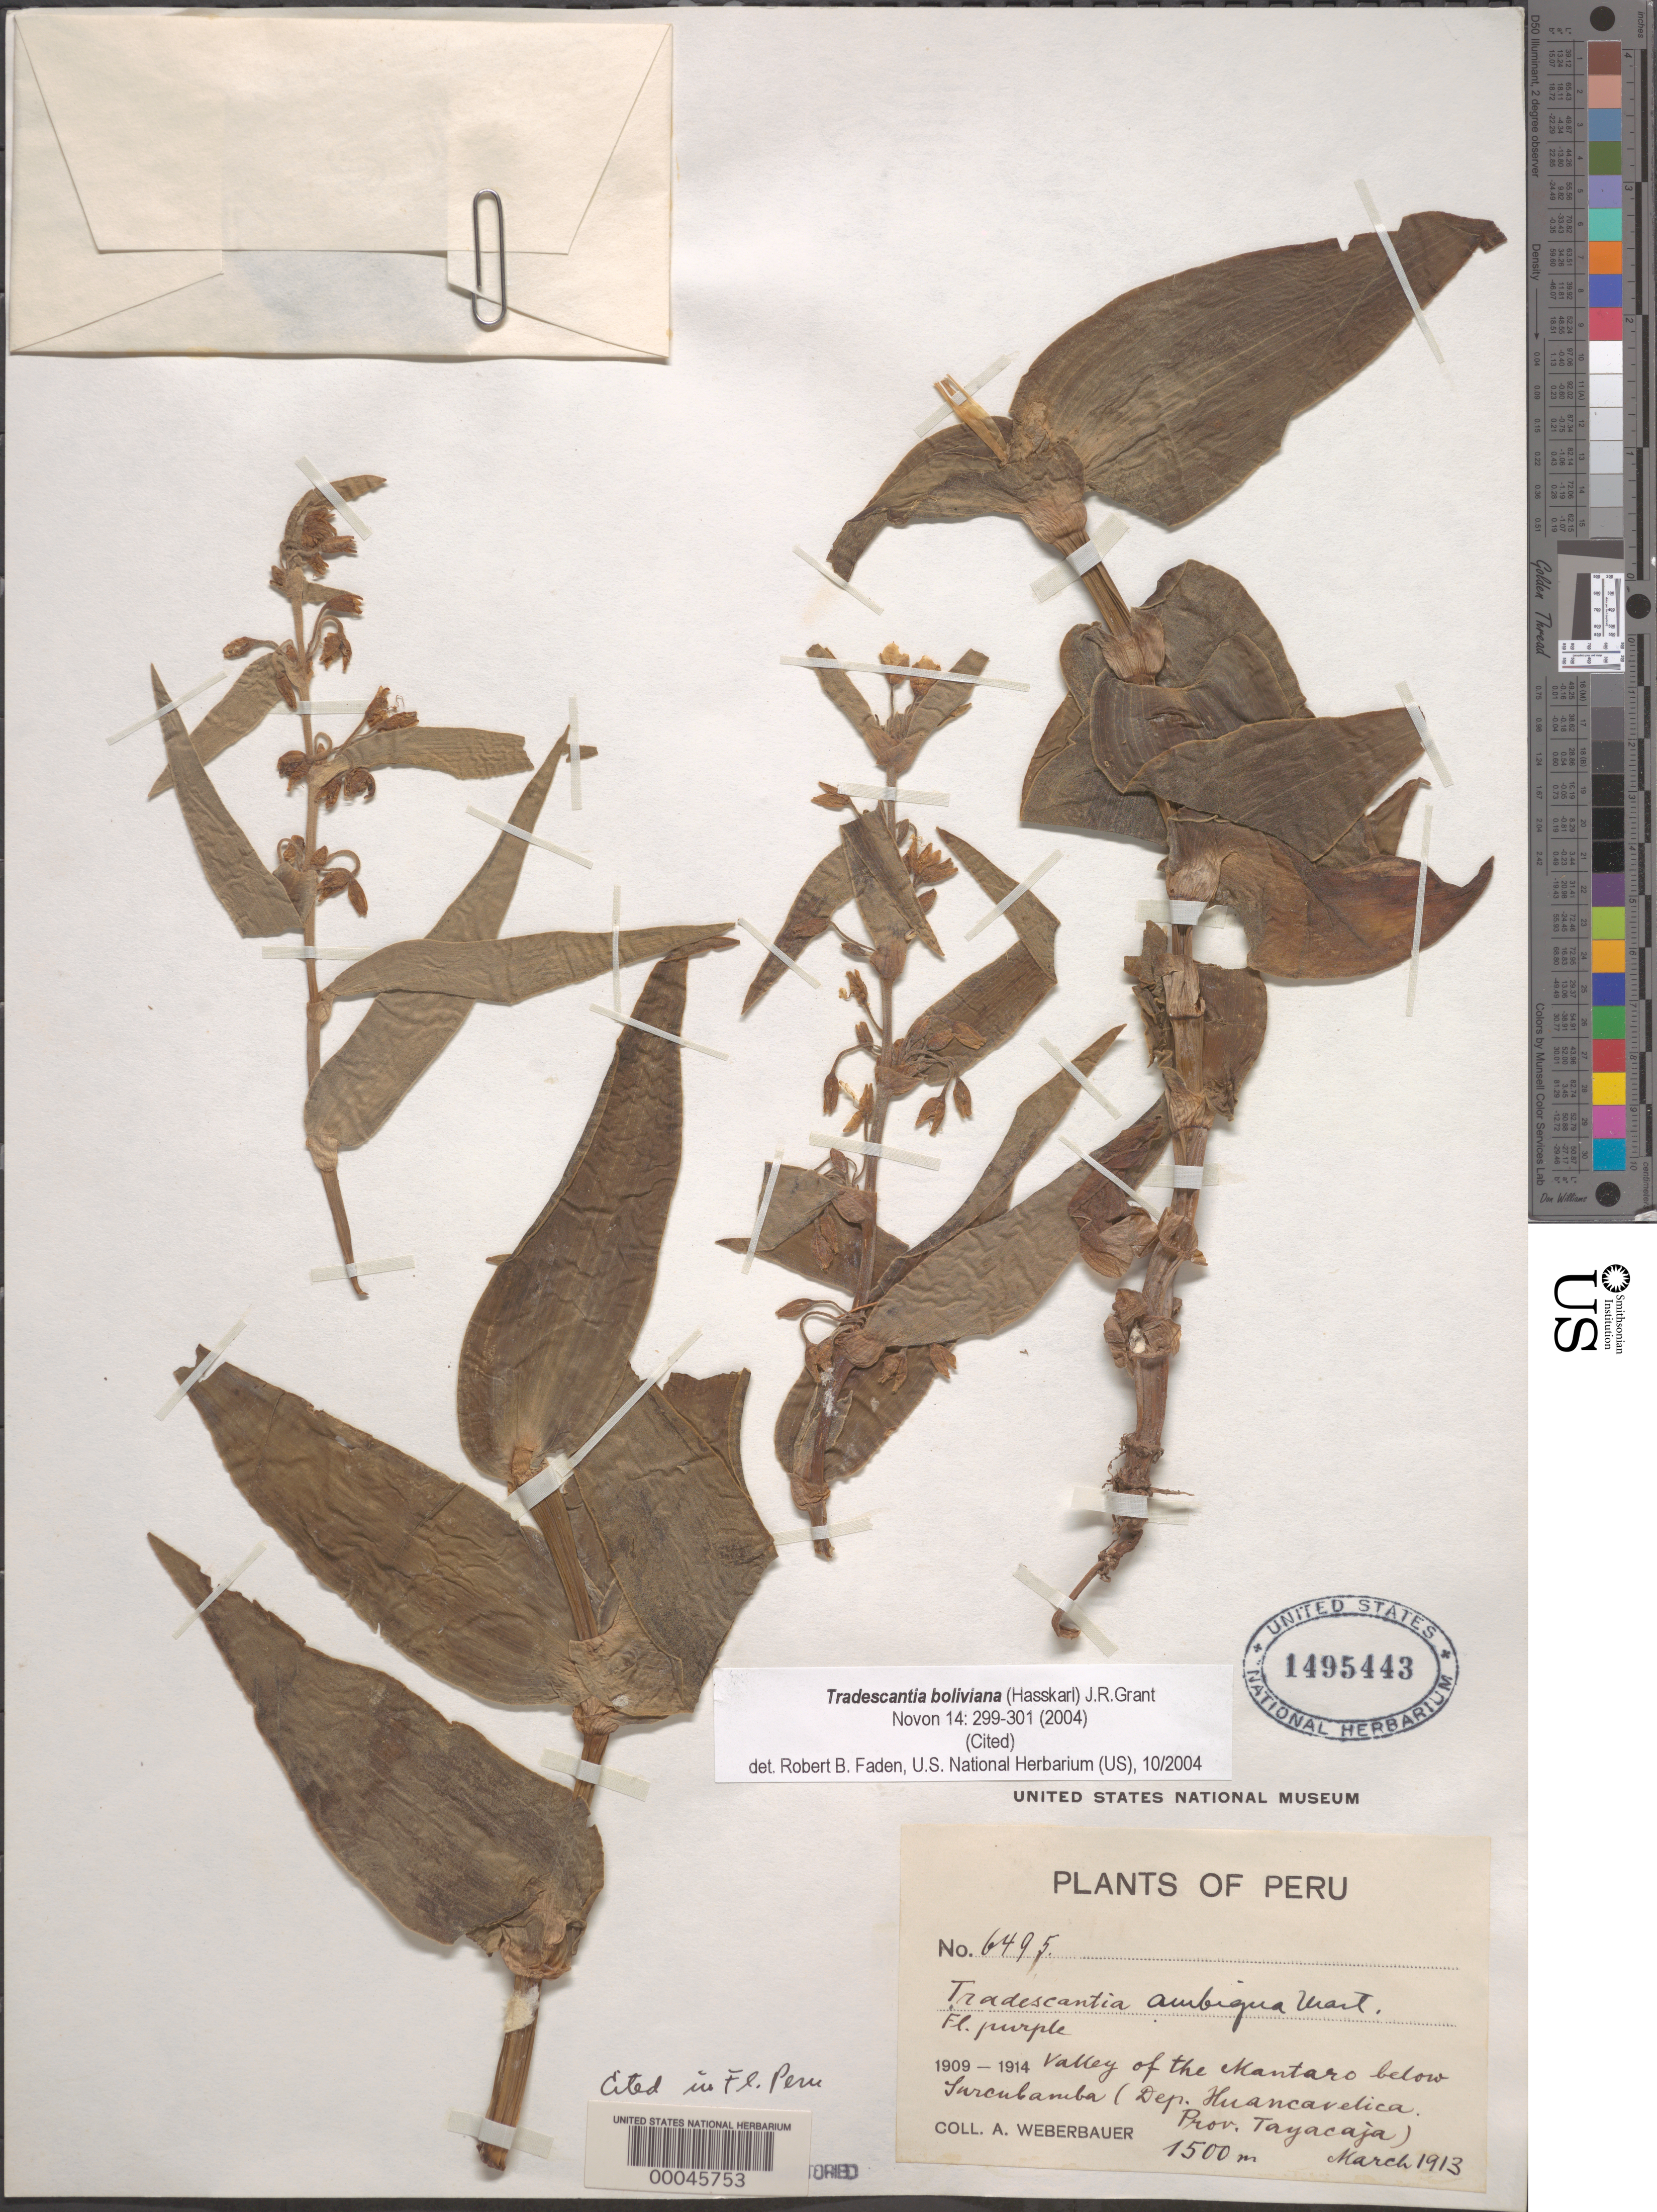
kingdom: Plantae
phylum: Tracheophyta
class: Liliopsida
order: Commelinales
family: Commelinaceae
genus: Tradescantia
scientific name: Tradescantia ambigua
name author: Mart. ex Schult. & Schult. f.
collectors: A. Weberbauer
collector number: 6495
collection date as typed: Mar 1913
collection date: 1913-03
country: Peru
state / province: Huancavelica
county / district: Tayacaja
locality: valley of the Mantaro, below Turcubaniba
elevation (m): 1500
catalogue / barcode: US 1495443